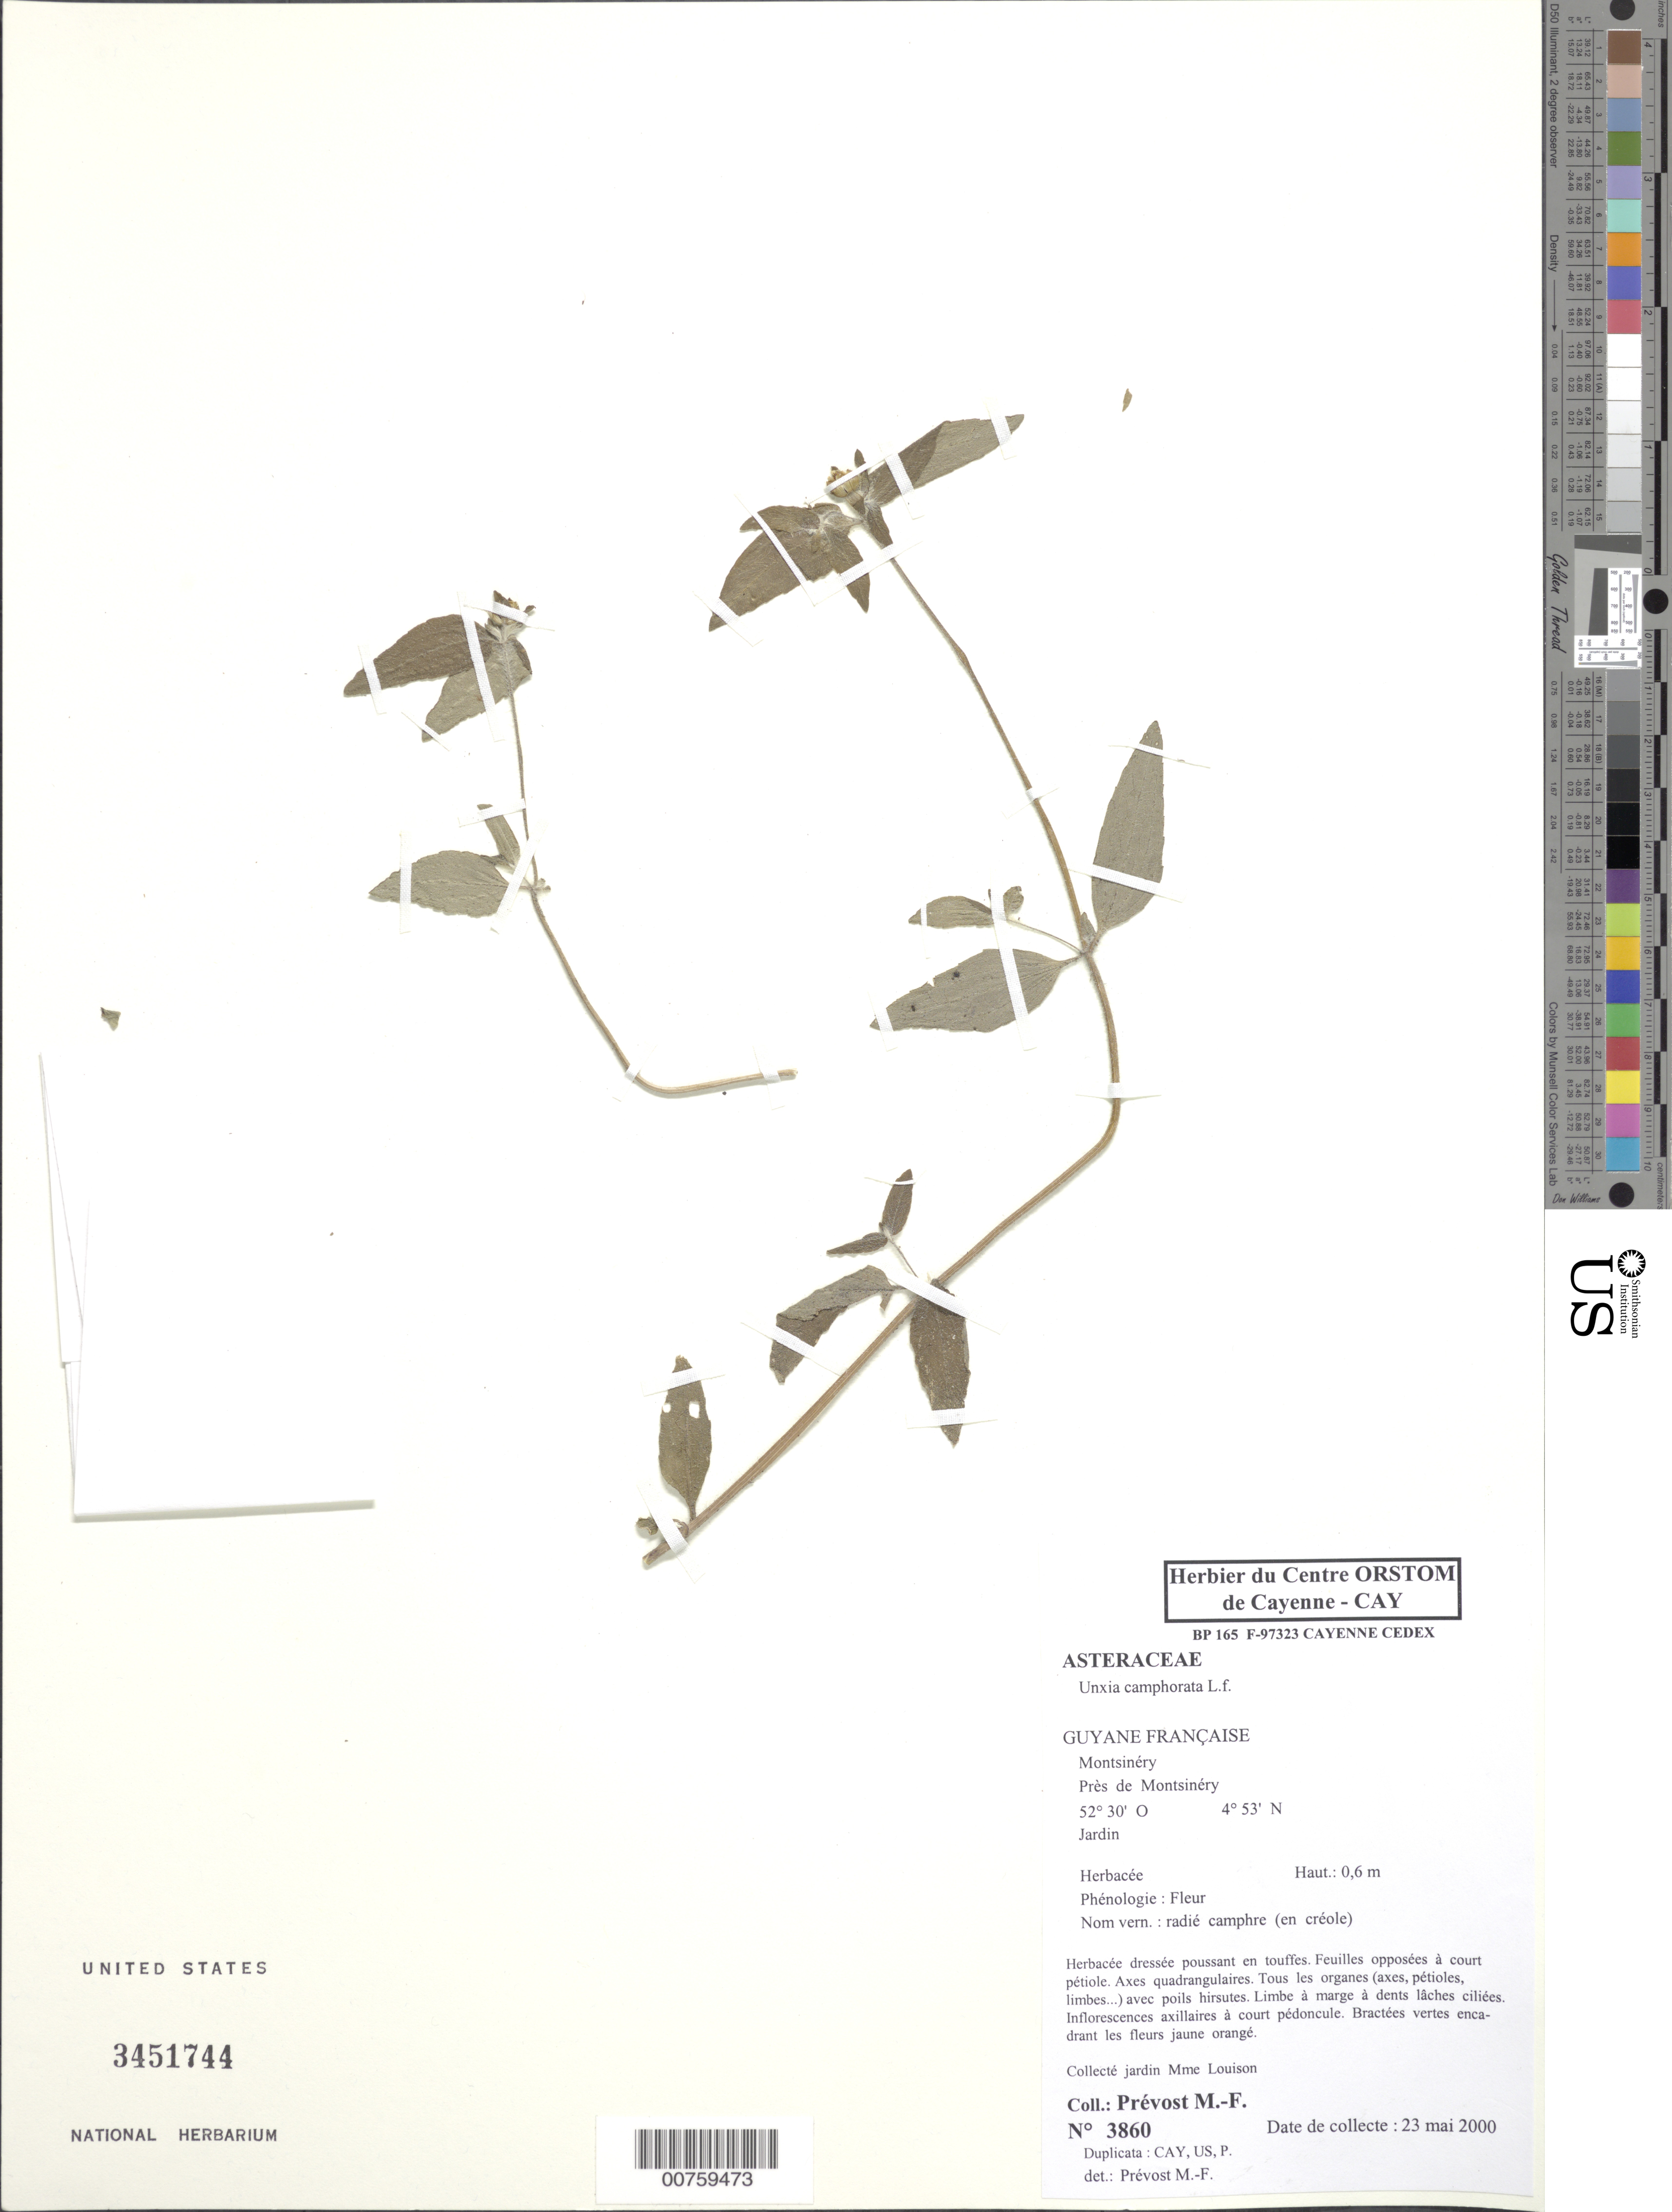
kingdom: Plantae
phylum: Tracheophyta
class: Magnoliopsida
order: Asterales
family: Asteraceae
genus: Unxia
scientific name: Unxia camphorata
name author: L. f.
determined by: Prévost, M.-F.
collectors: M.-F. Prévost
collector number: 3860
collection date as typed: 23-May-00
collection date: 2000-05-23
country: French Guiana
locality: Montsinéry, Prés de Montsinéry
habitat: Garden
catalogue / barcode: US 3451744